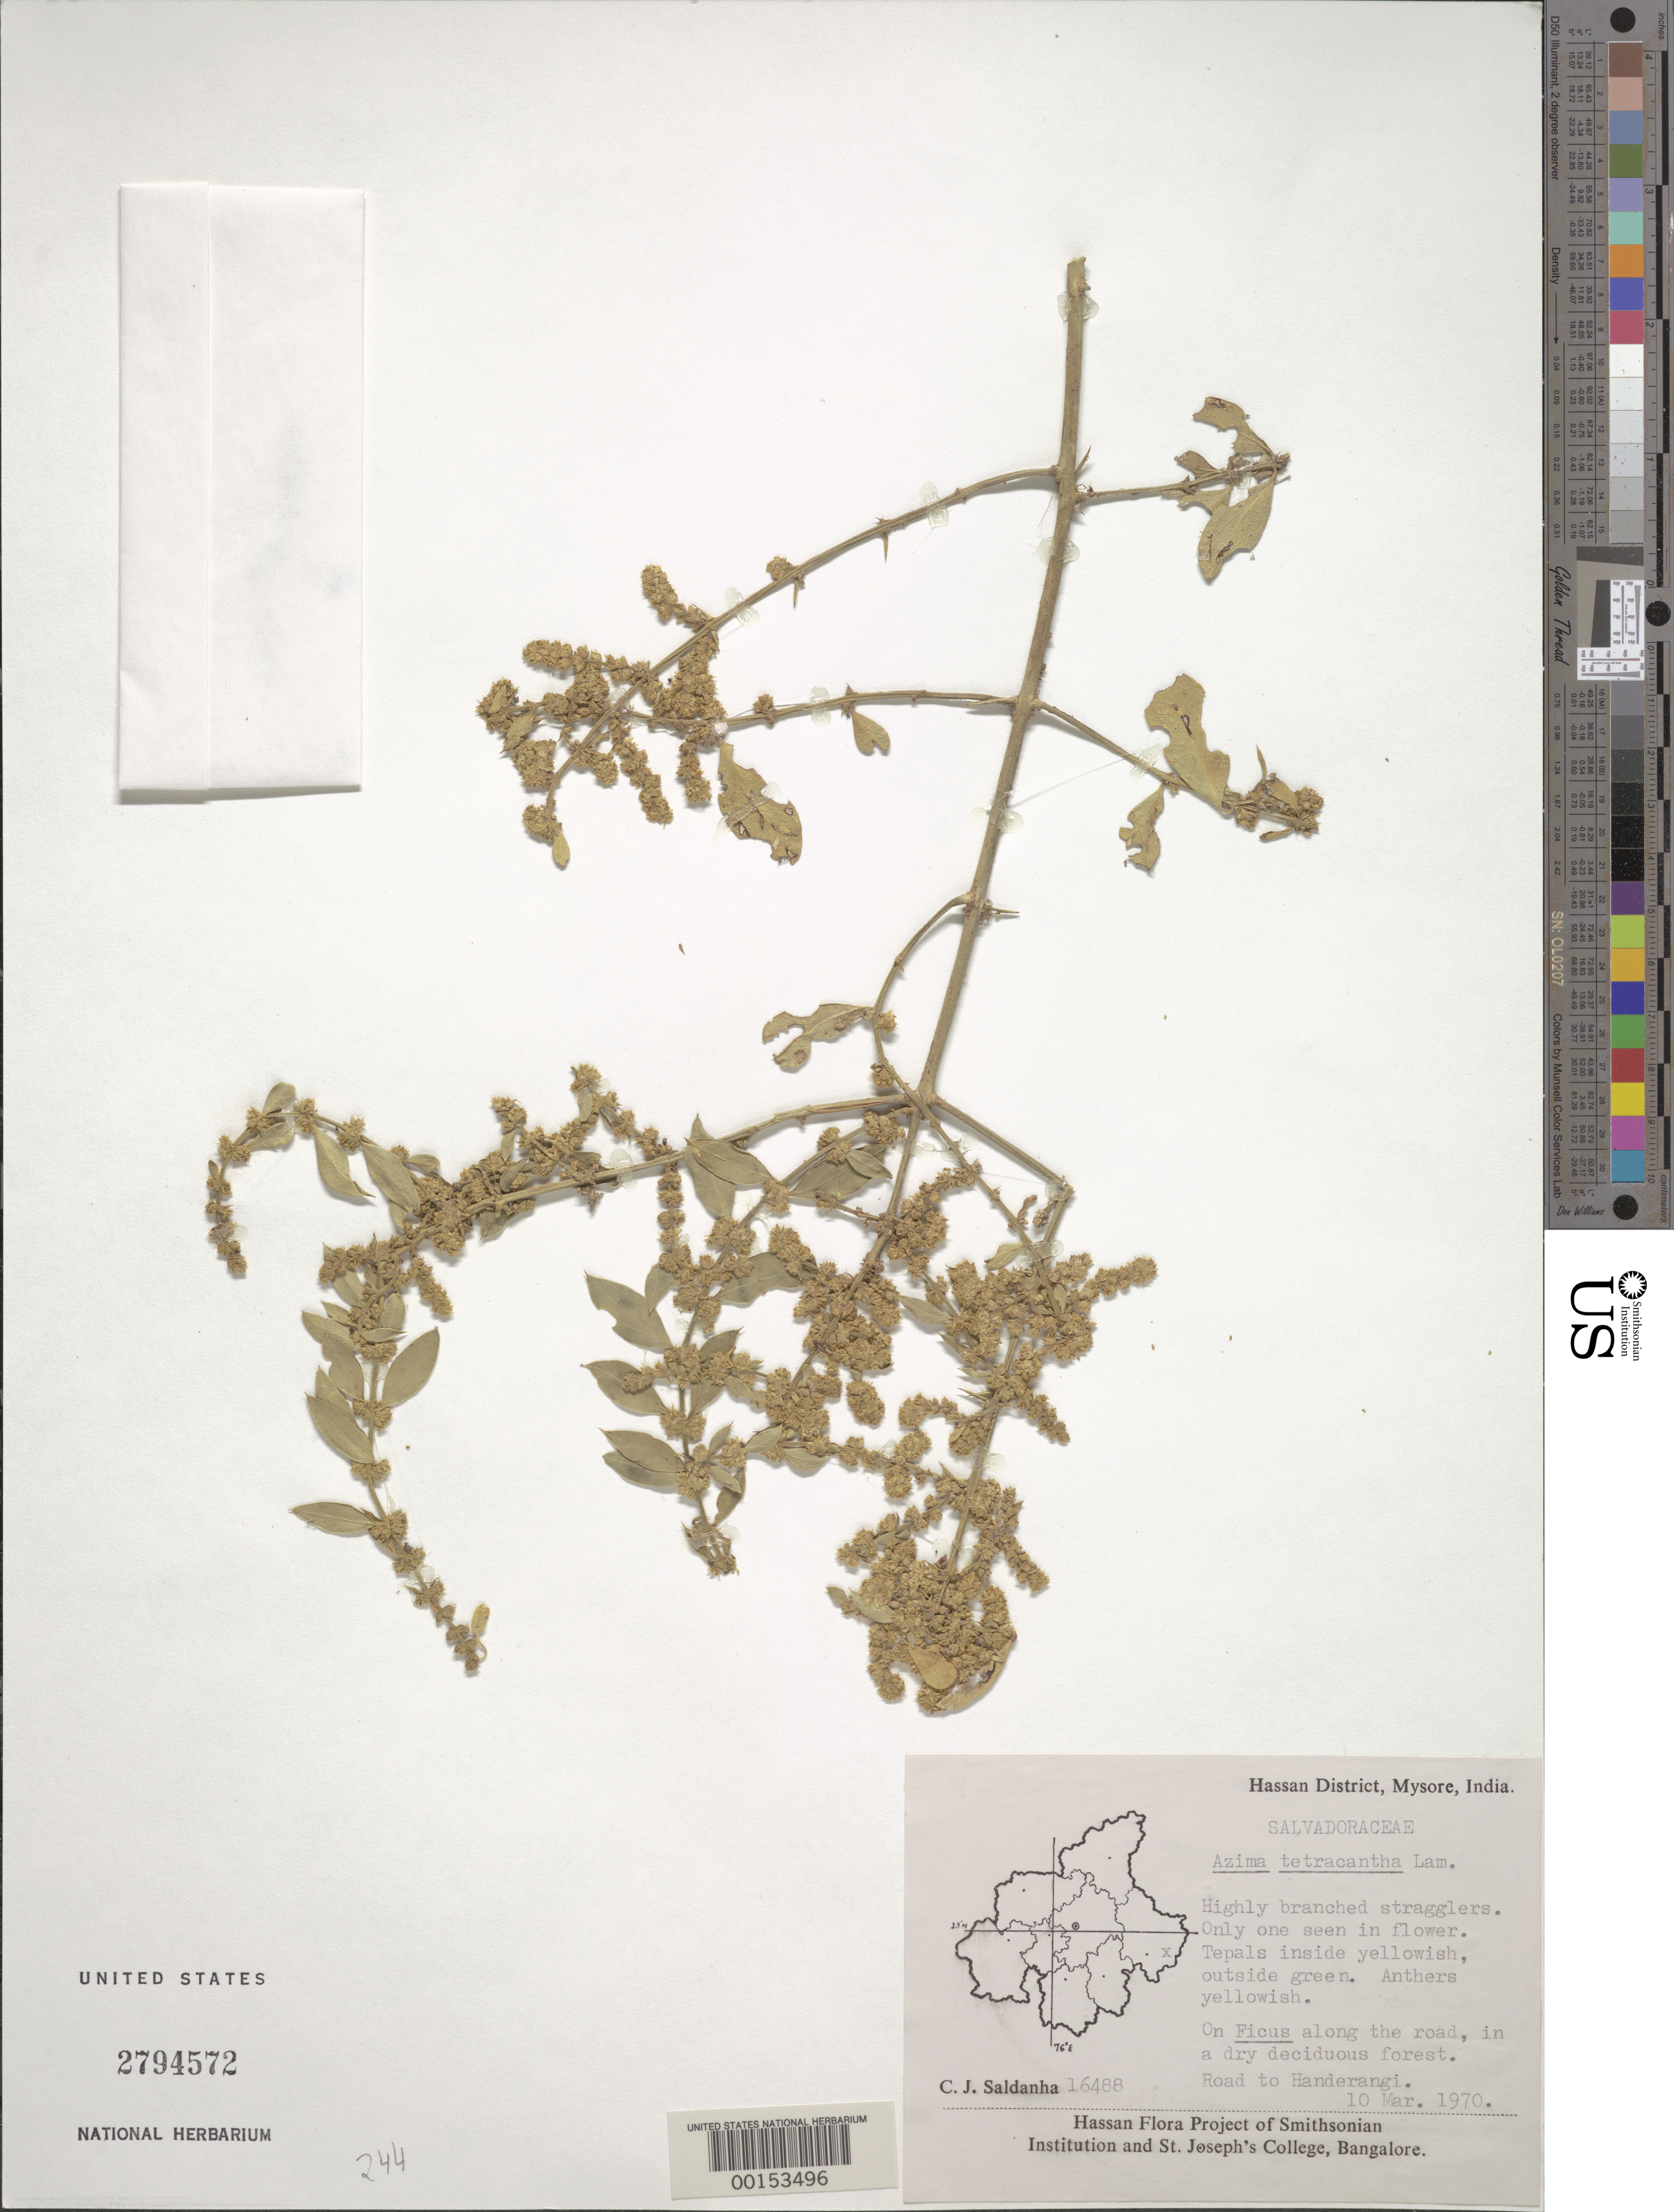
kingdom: Plantae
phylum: Tracheophyta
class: Magnoliopsida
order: Brassicales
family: Salvadoraceae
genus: Azima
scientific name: Azima tetracantha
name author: Lam.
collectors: C. J. Saldanha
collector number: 16488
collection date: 1970-03-10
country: India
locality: Hassan District, Mysore. Road to Handerangi.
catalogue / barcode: US 2794572